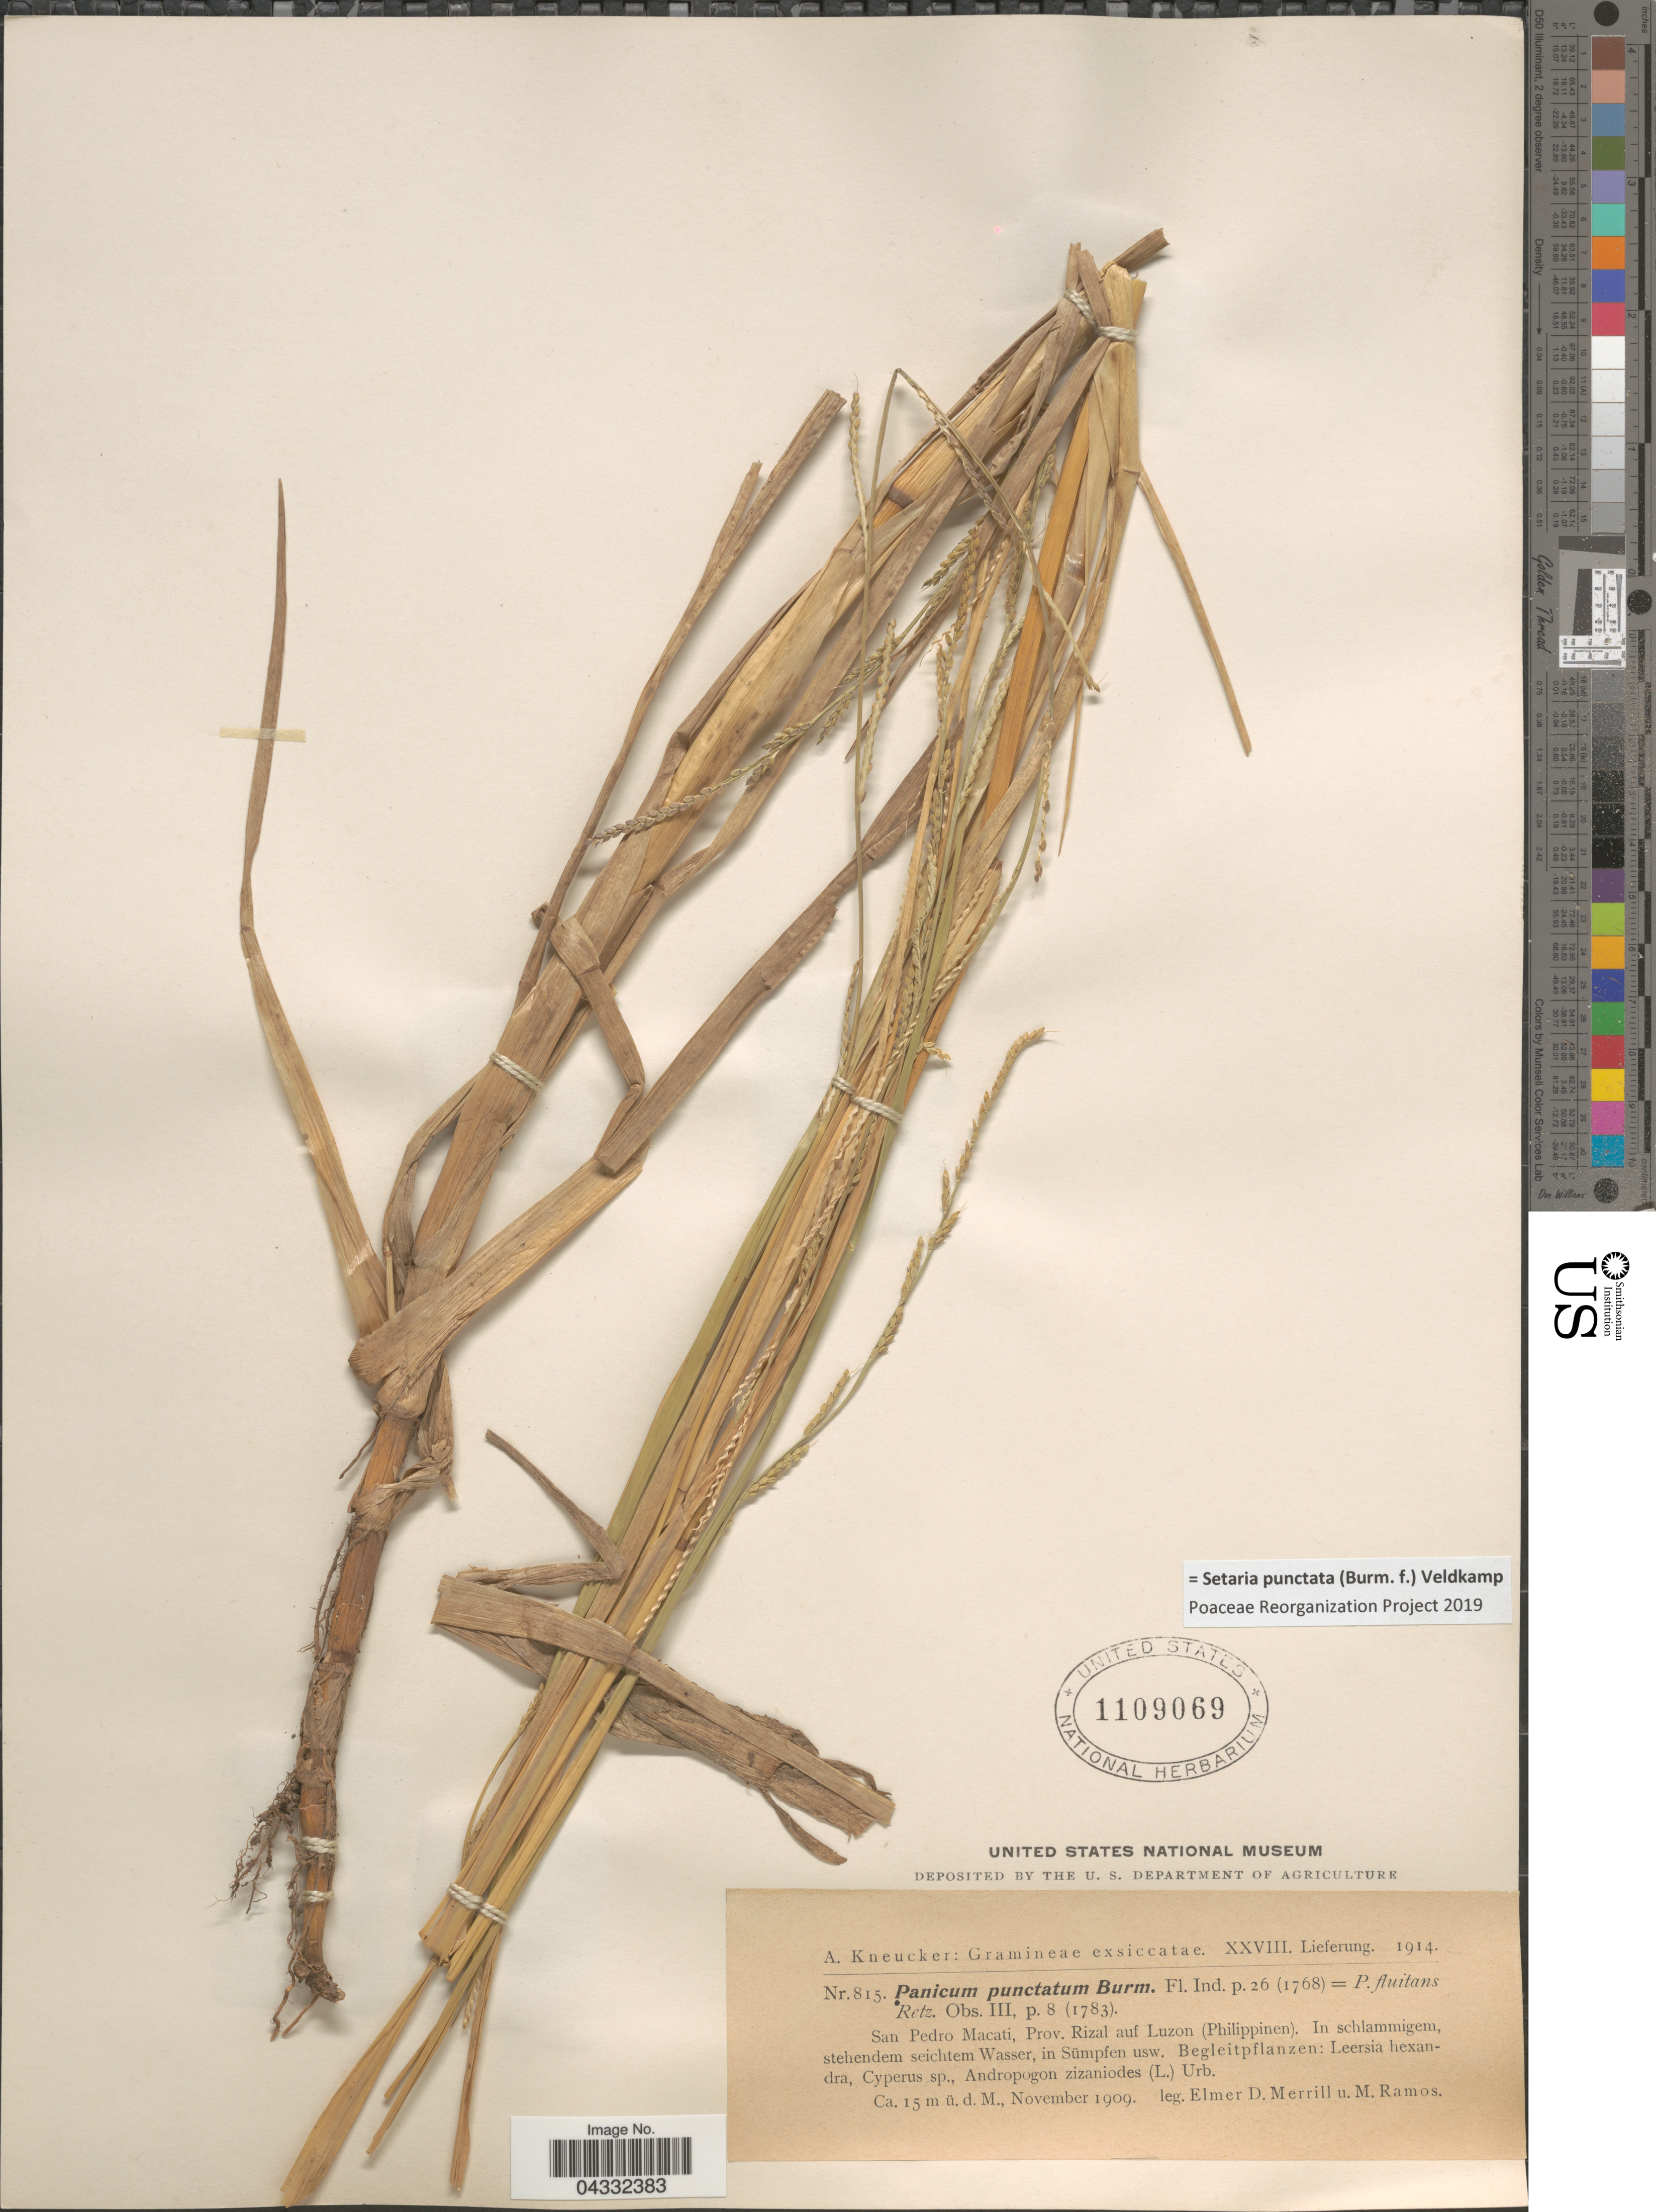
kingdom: Plantae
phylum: Tracheophyta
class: Liliopsida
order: Poales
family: Poaceae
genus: Setaria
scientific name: Setaria punctata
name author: (Burm. f.) Veldkamp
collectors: E. D. Merrill & M. Ramos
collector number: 815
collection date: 1909-11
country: Philippines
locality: San Pedro Macati, Prov. Rizal auf Luzon (Philippinen).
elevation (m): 15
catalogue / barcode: US 1109069